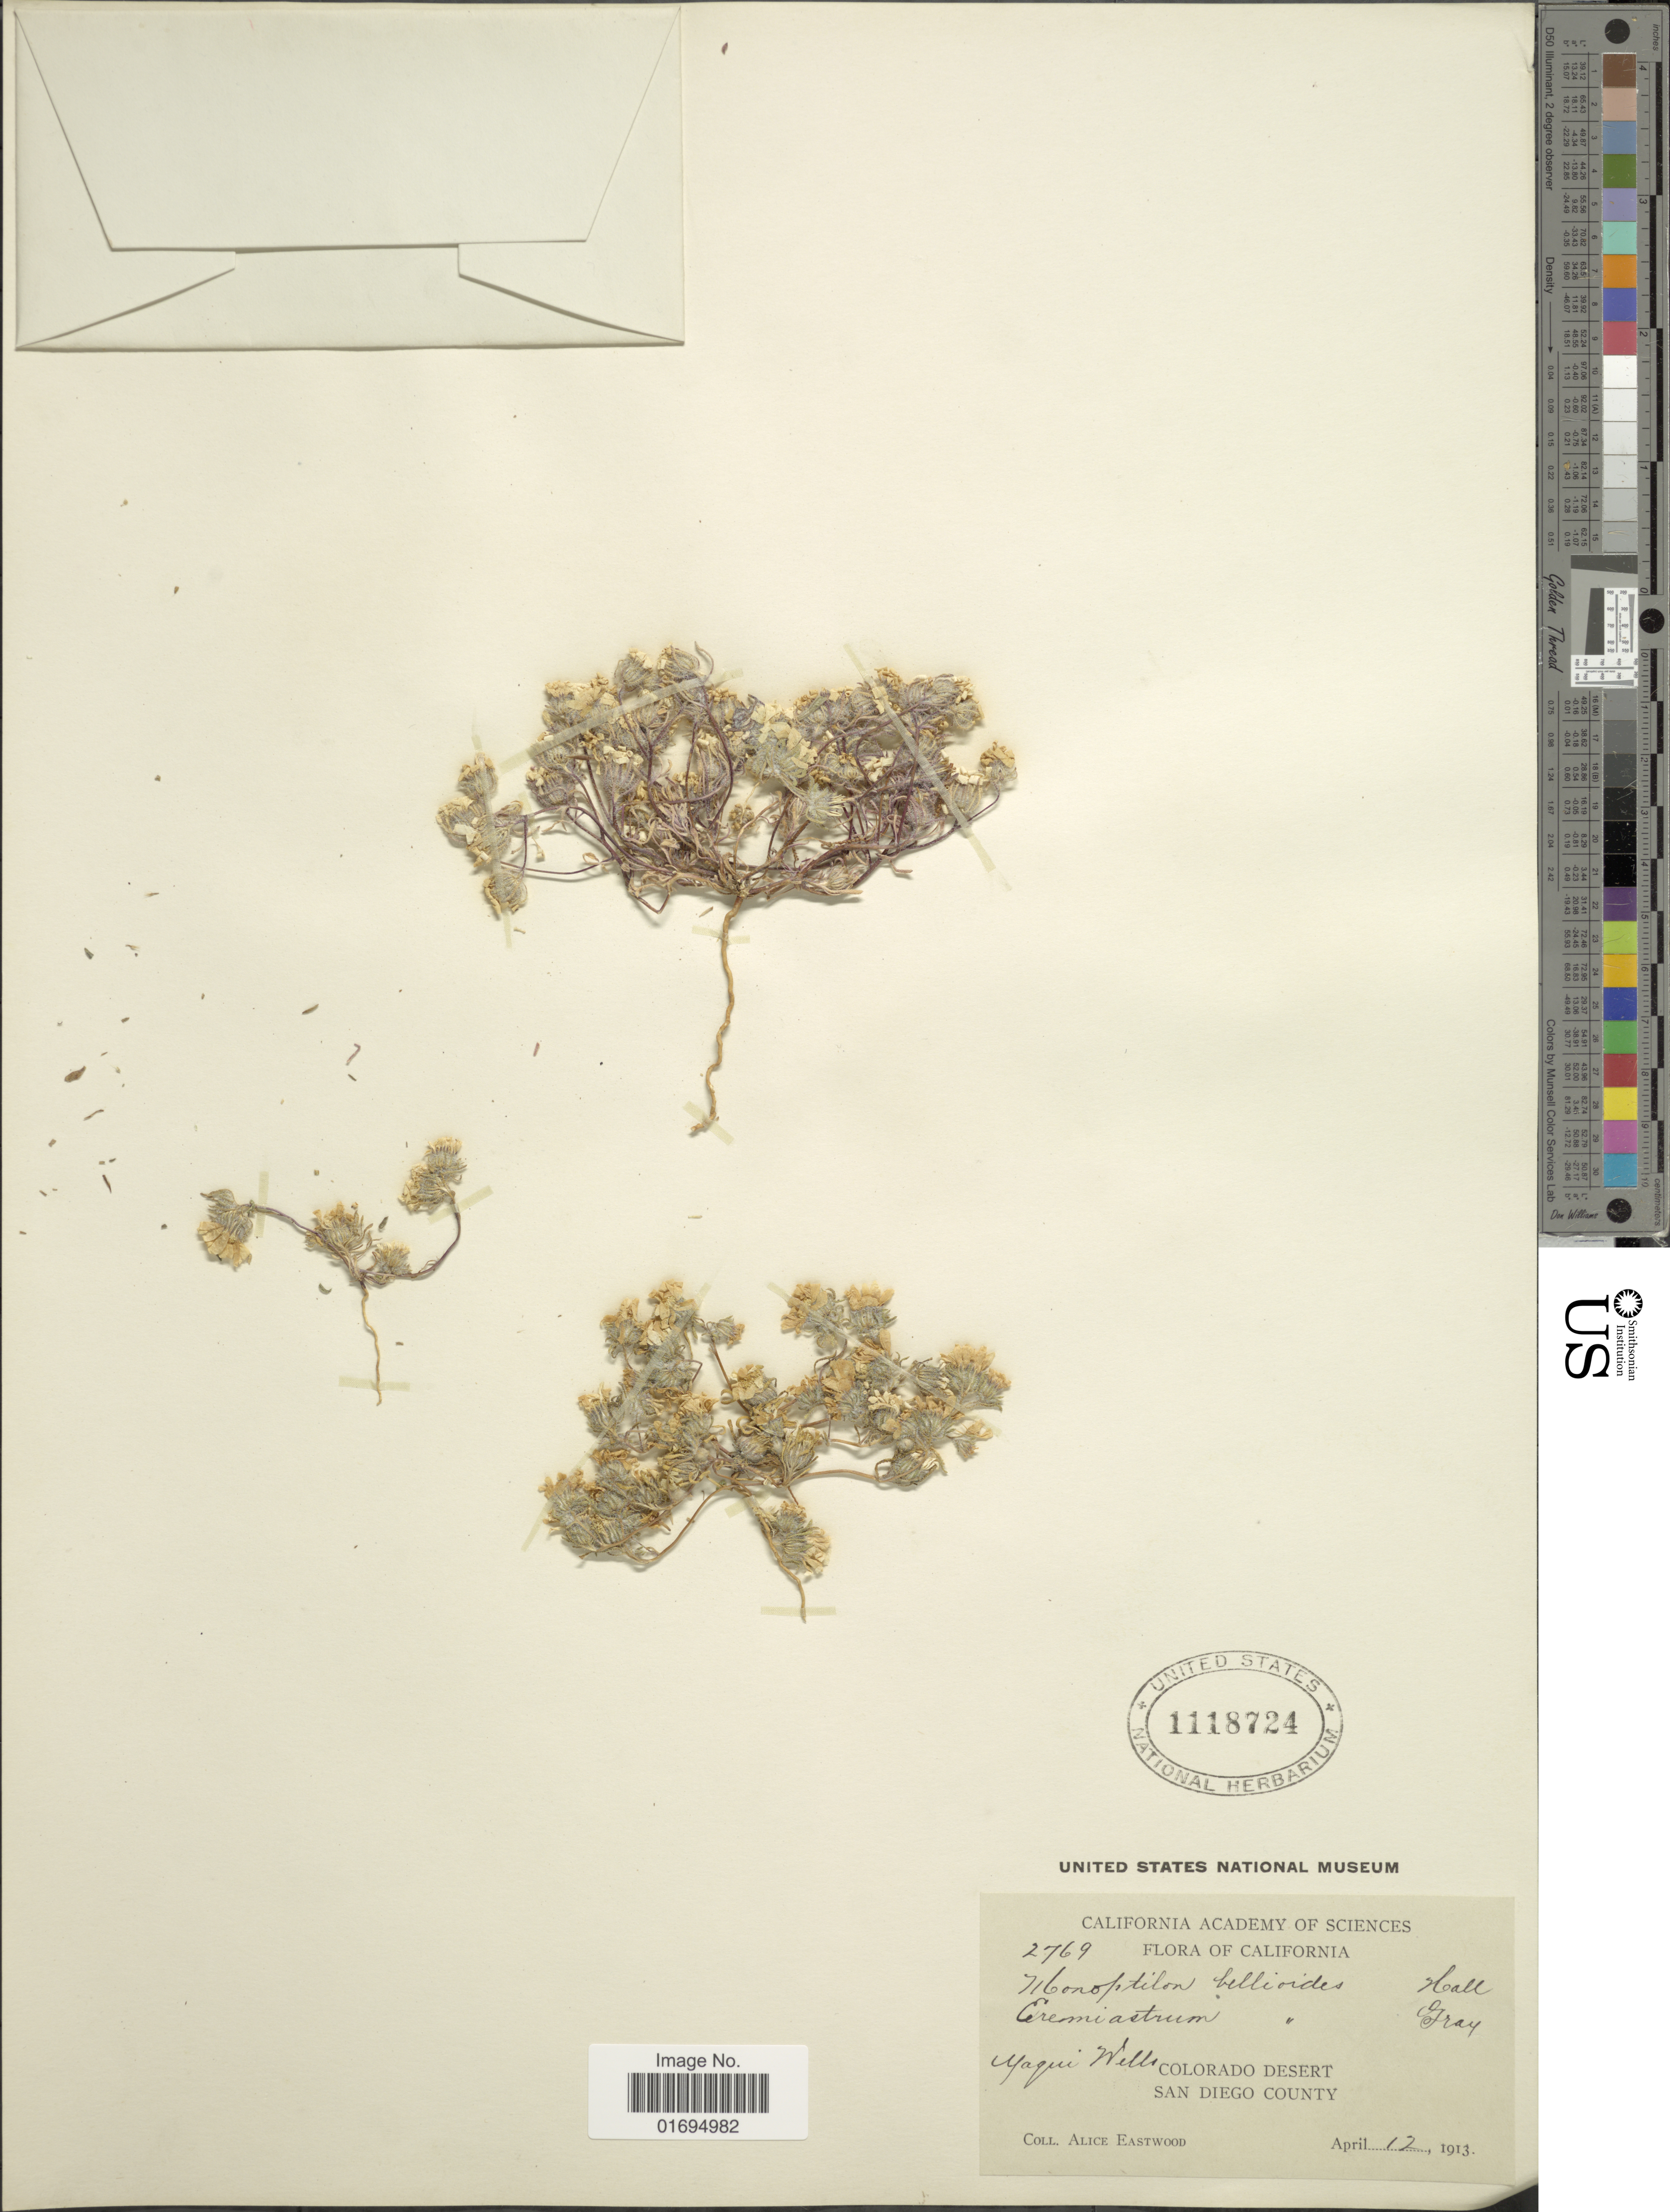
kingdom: Plantae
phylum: Tracheophyta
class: Magnoliopsida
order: Asterales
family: Asteraceae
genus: Monoptilon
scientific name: Monoptilon bellioides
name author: (A. Gray) H.M. Hall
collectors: A. Eastwood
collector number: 2769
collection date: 1913-04-12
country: United States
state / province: California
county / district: San Diego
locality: Yaqui Wells. Colorado Desert. San Diego County.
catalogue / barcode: US 1118724